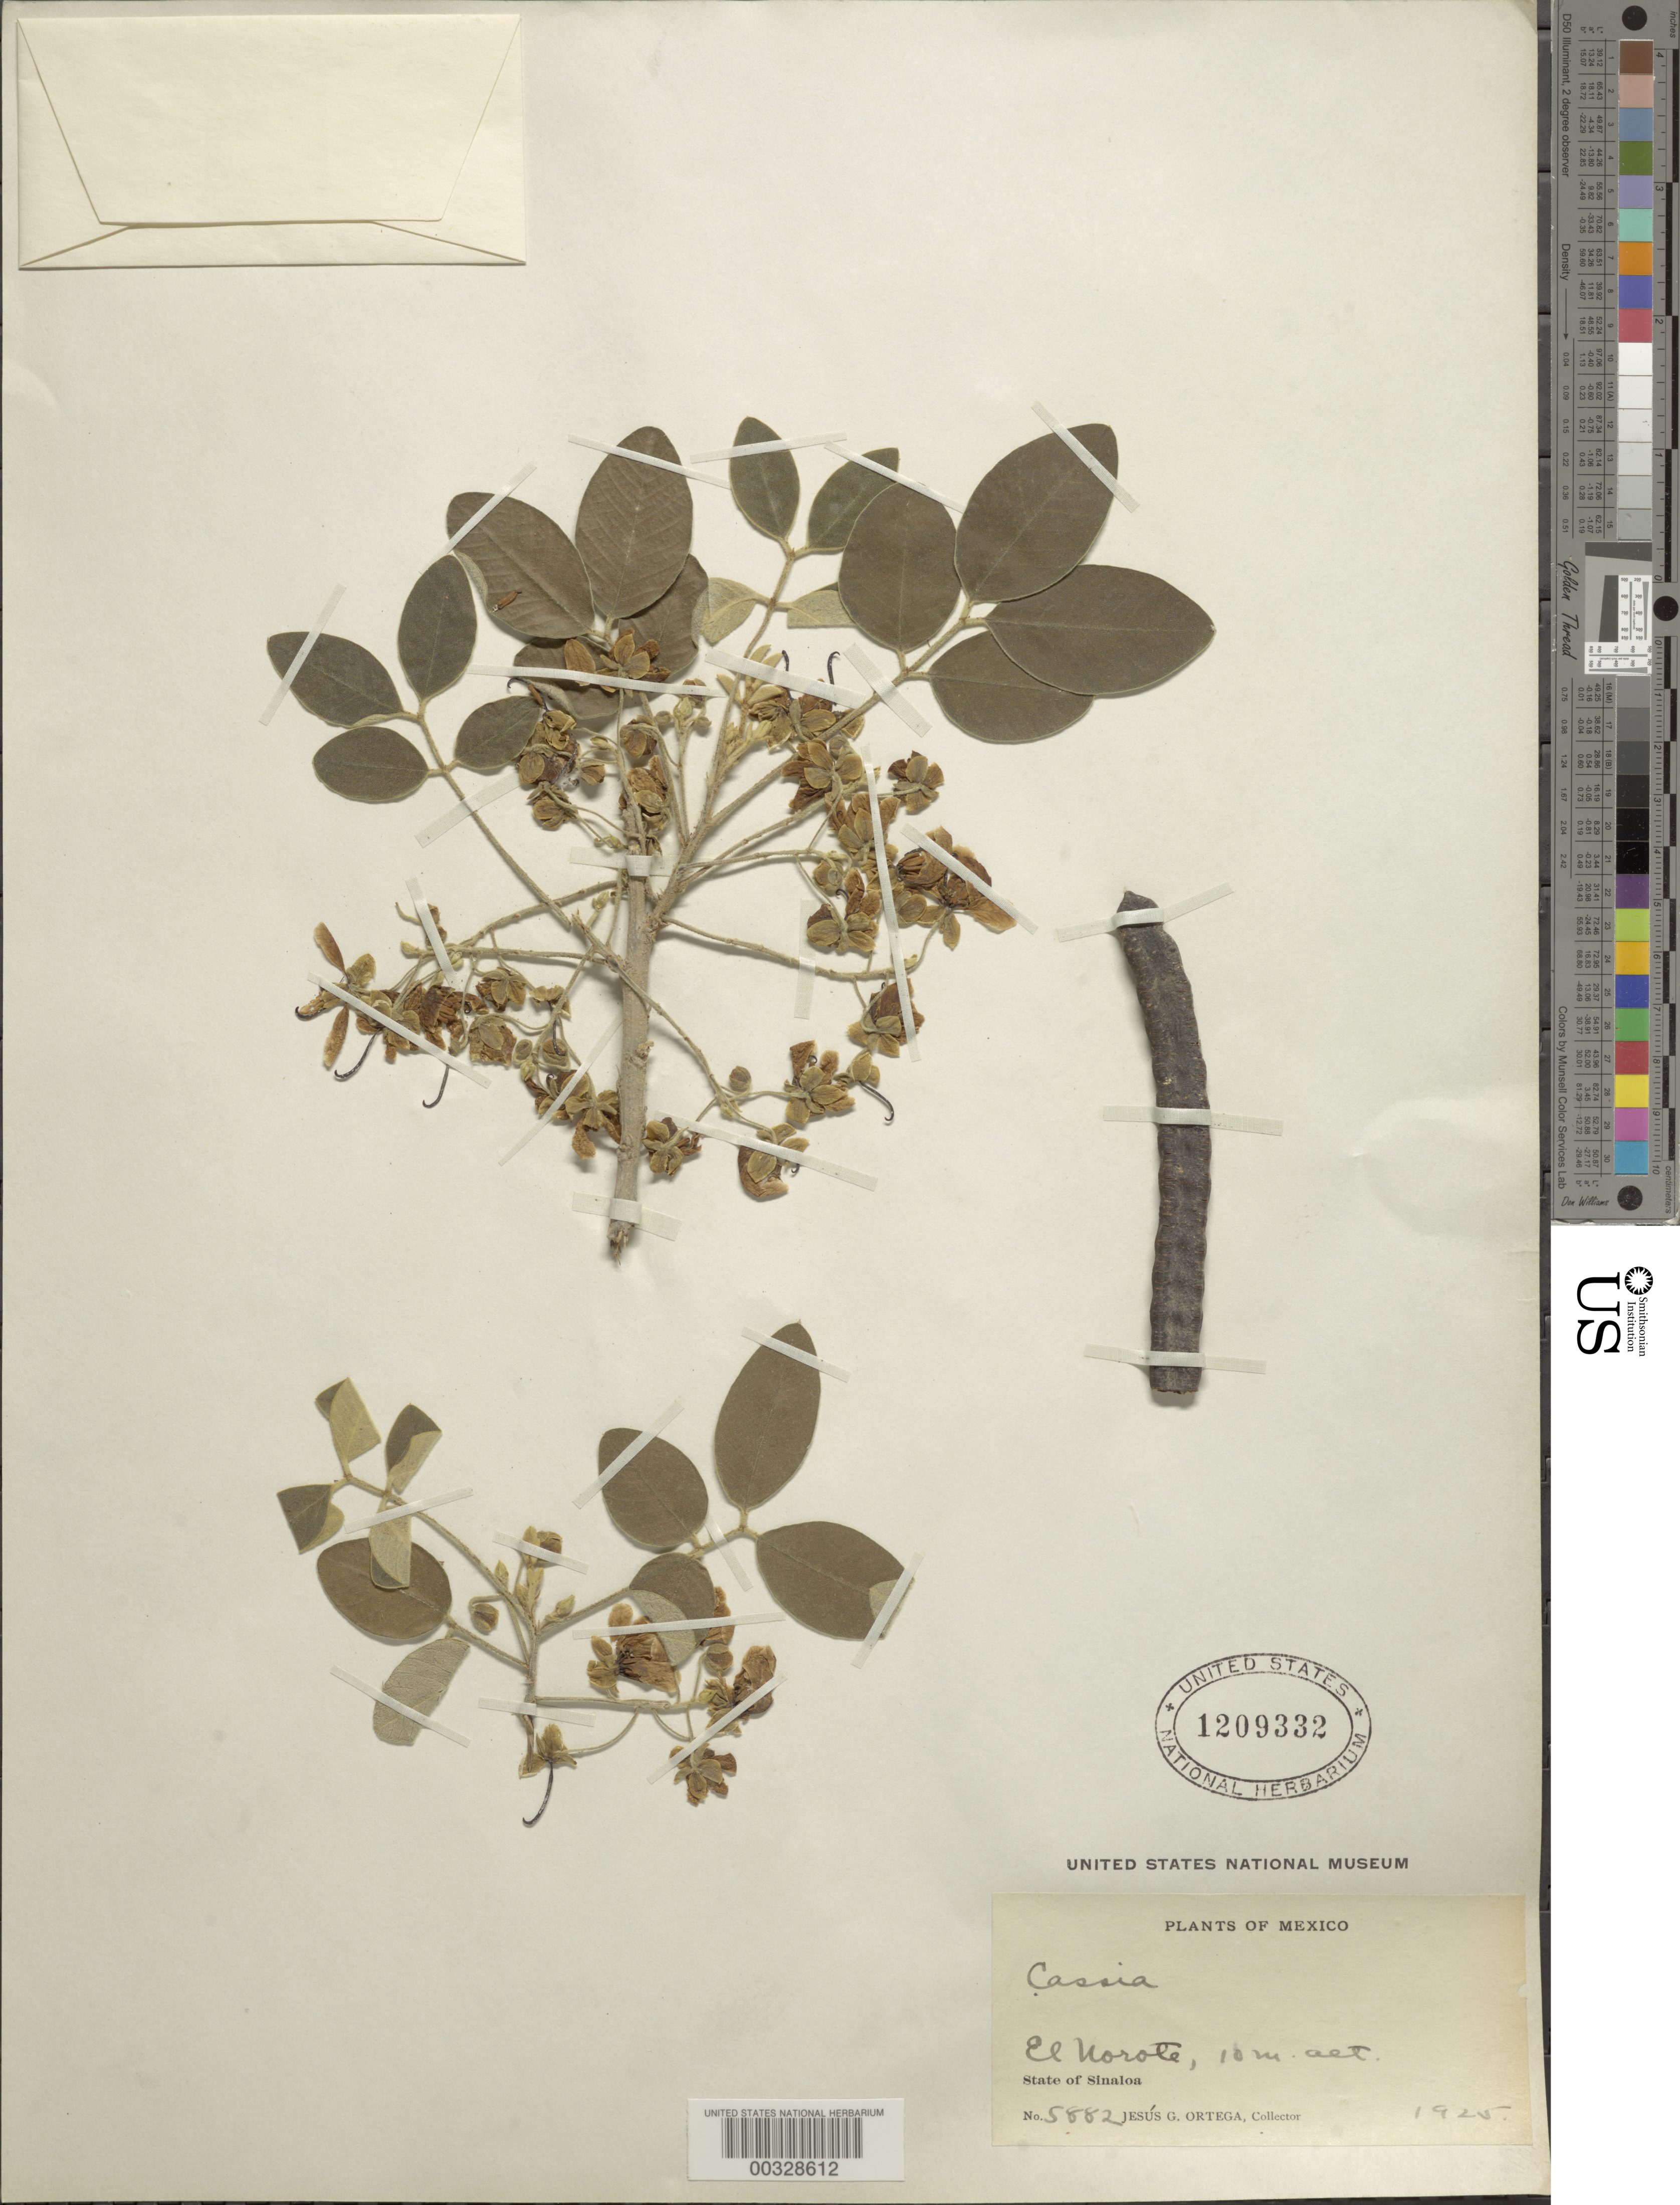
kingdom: Plantae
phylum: Tracheophyta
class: Magnoliopsida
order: Fabales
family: Fabaceae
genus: Senna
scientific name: Senna emarginata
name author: L.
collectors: J. Ortega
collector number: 5882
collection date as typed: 1925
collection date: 1925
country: Mexico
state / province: Sinaloa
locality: El norote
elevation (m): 10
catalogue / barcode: US 1209332